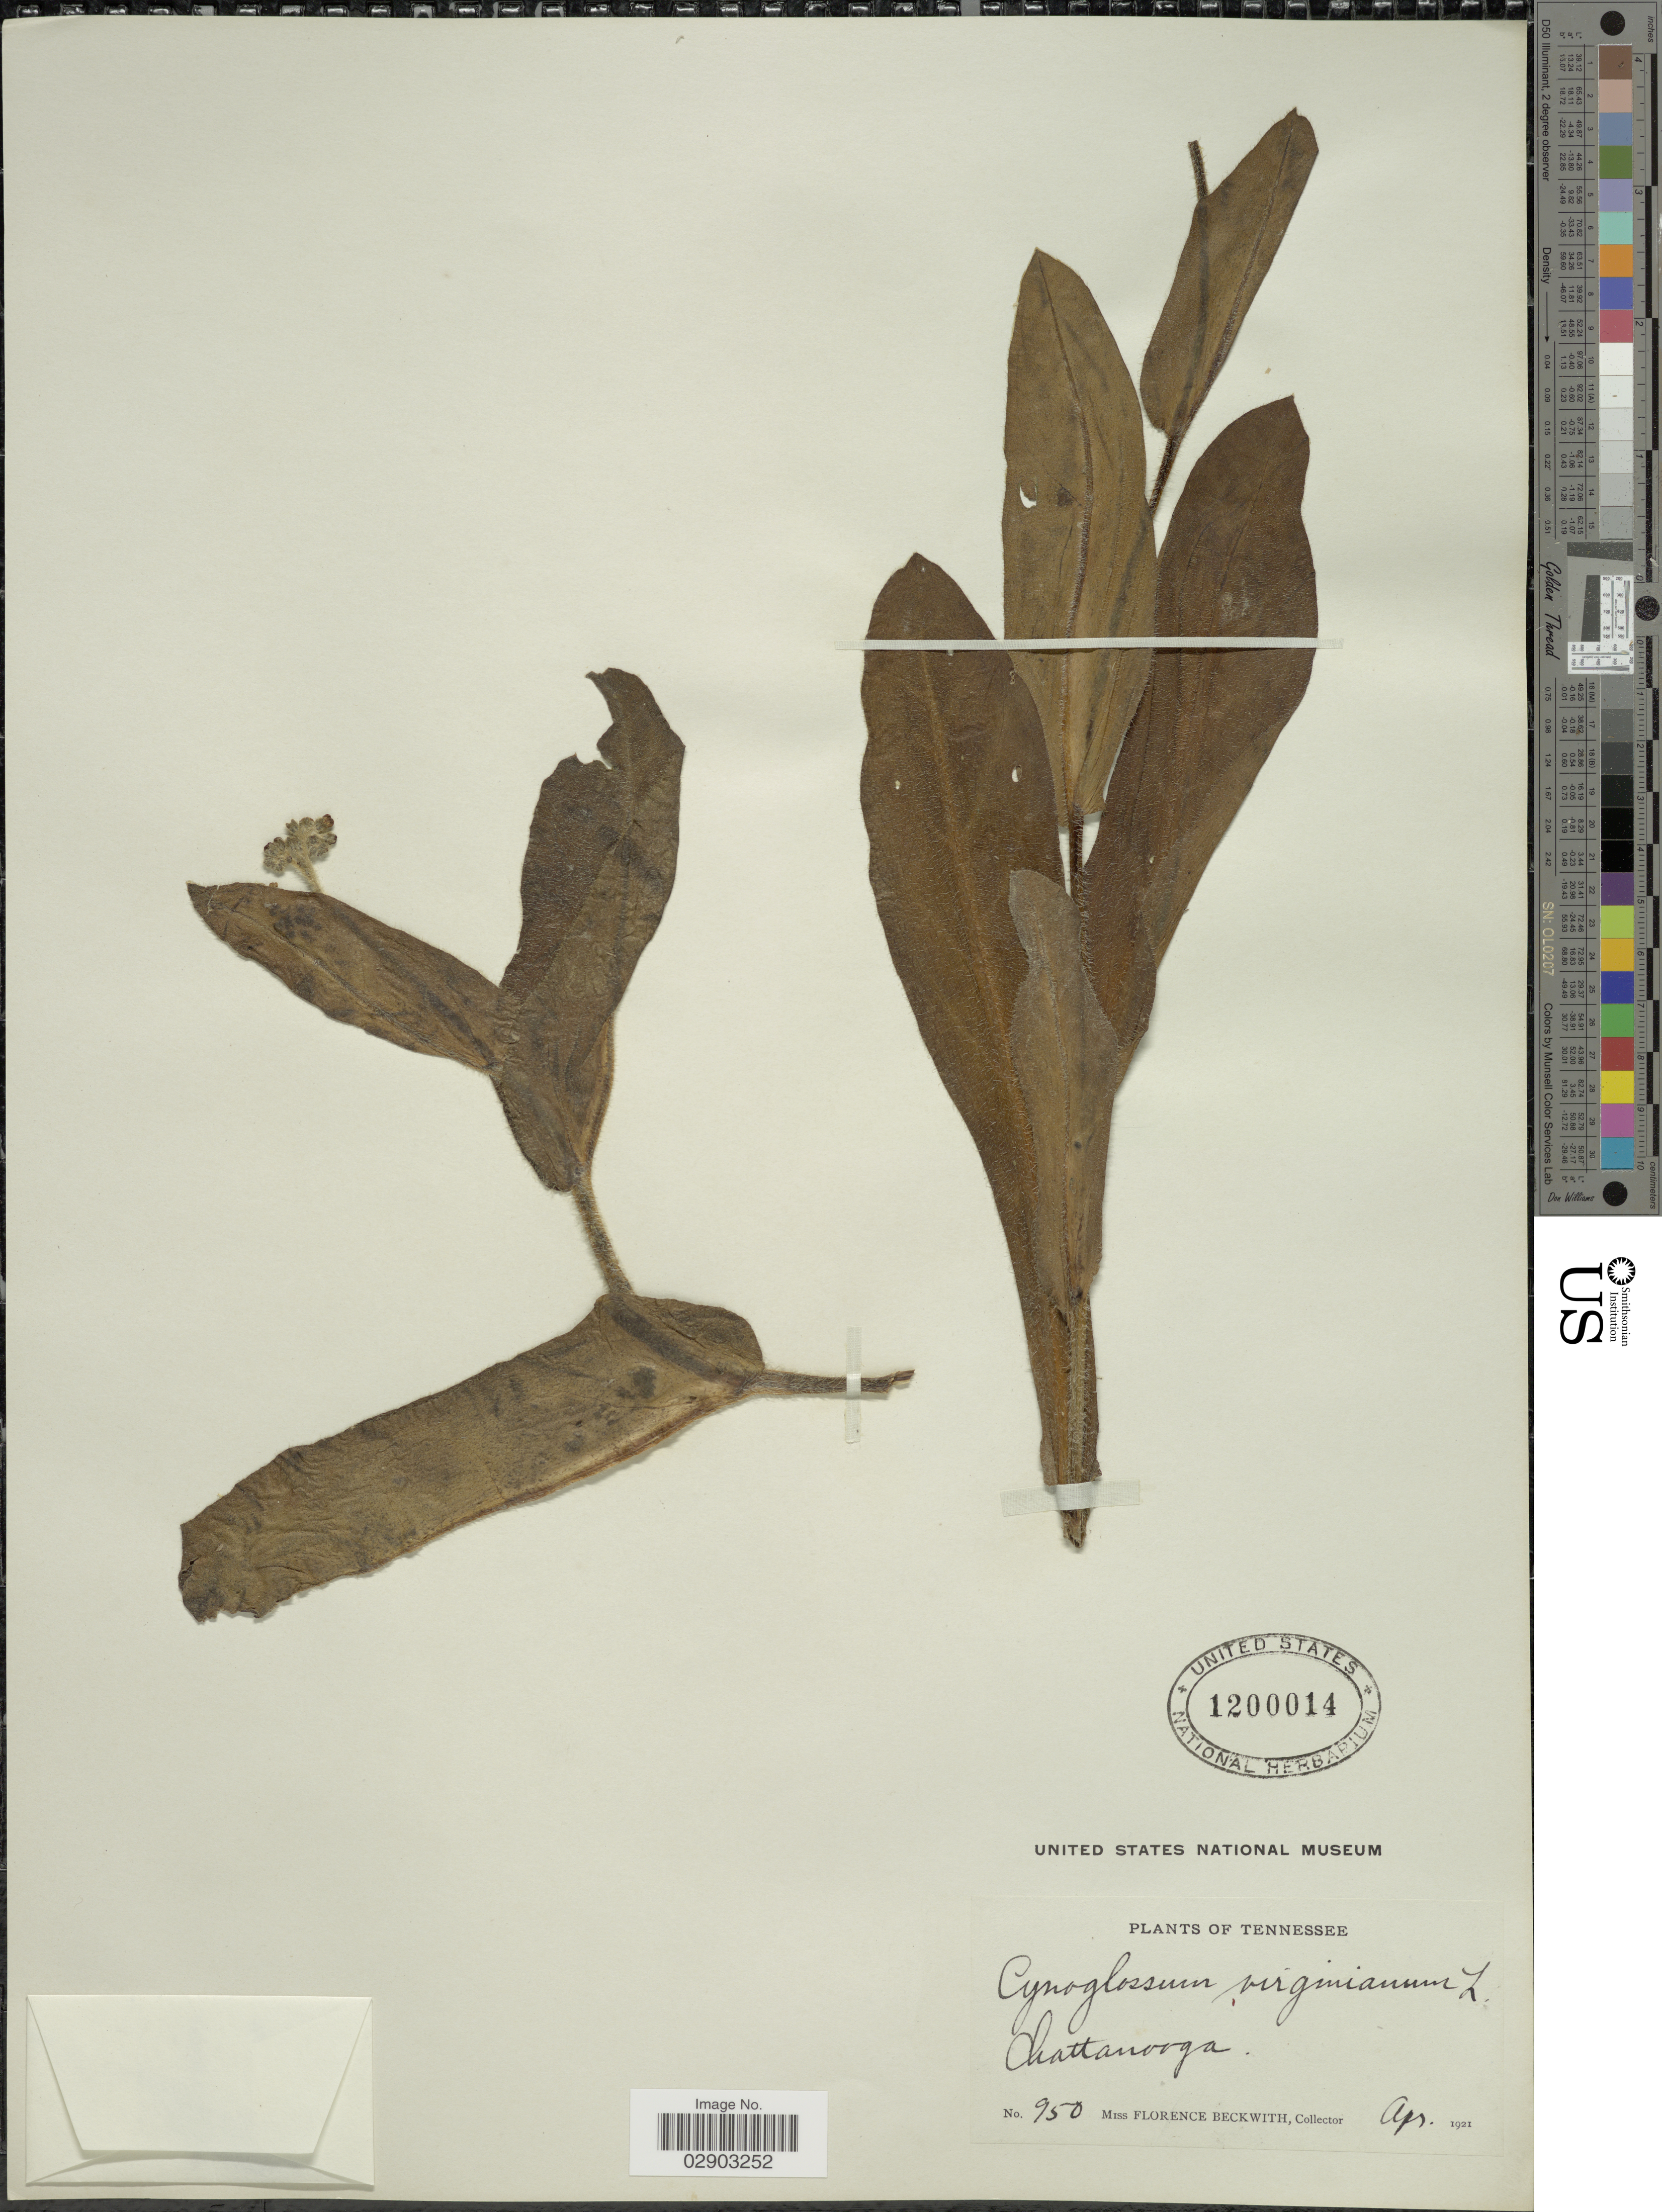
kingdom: Plantae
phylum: Tracheophyta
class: Magnoliopsida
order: Boraginales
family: Boraginaceae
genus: Cynoglossum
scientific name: Cynoglossum virginianum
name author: L.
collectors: F. Beckwith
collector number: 950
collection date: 1921-04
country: United States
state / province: Tennessee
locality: Chattanooga.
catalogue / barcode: US 1200014